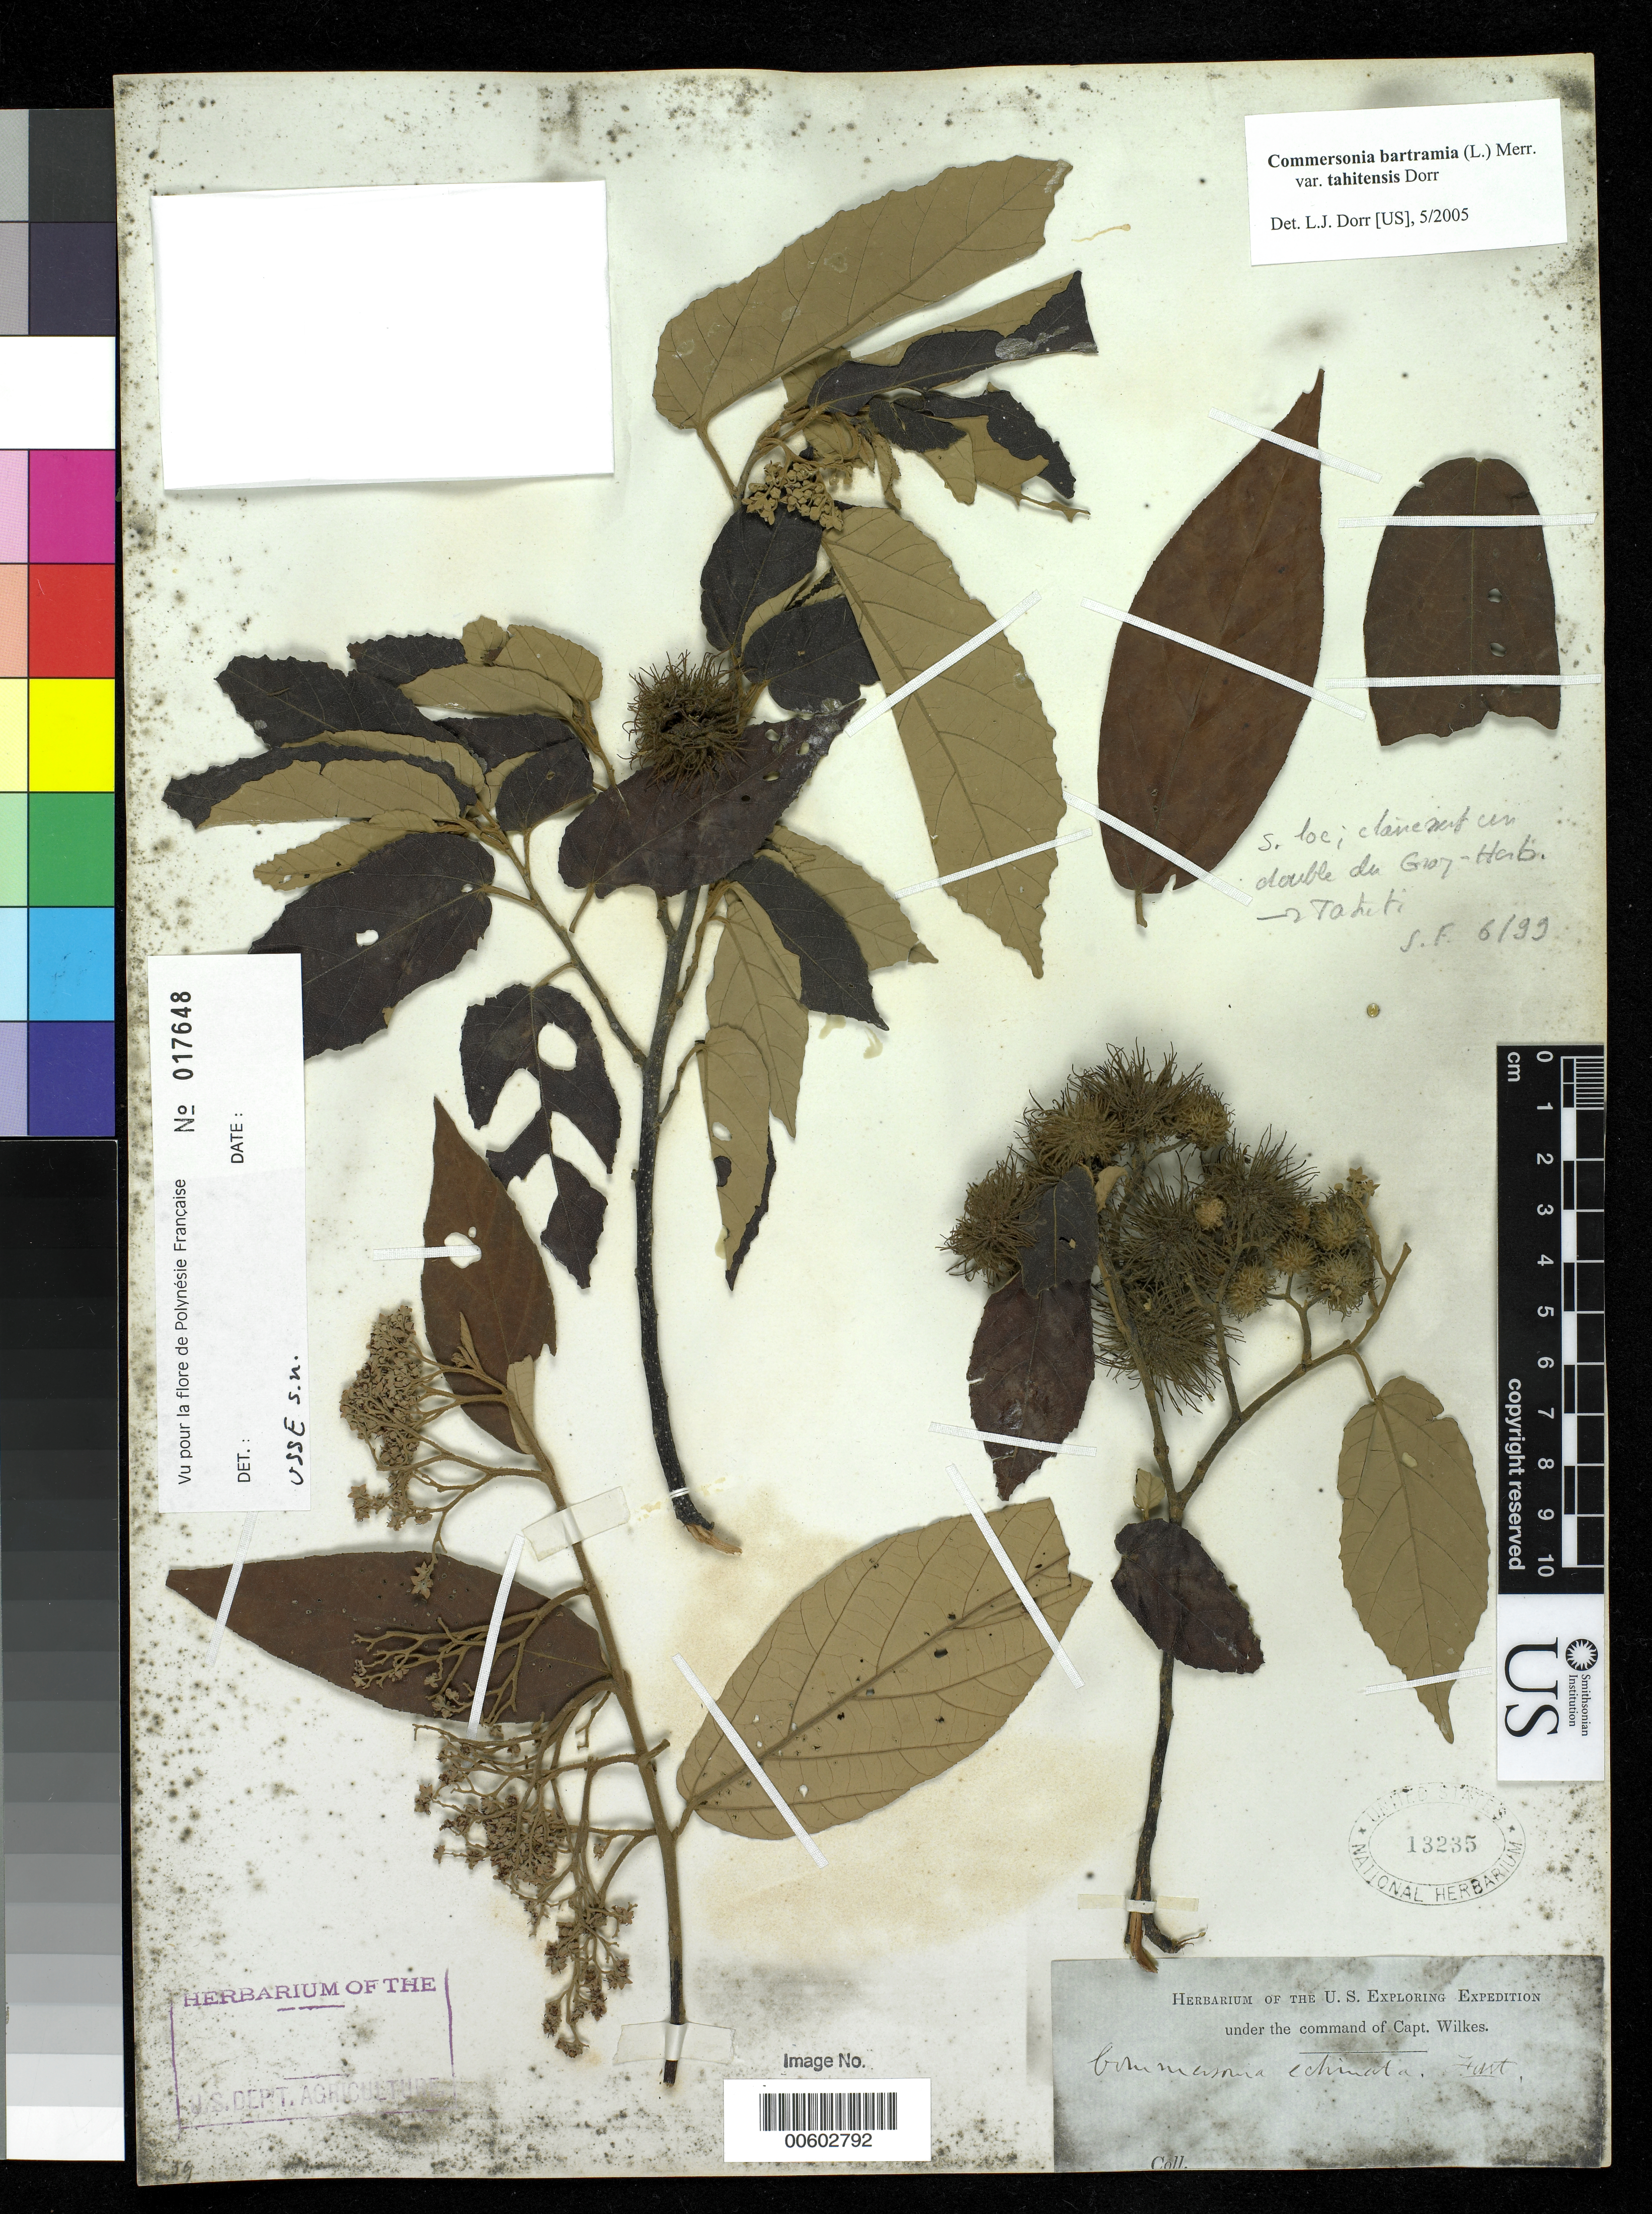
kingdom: Plantae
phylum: Tracheophyta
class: Magnoliopsida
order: Malvales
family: Malvaceae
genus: Commersonia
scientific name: Commersonia bartramia var. tahitensis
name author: Dorr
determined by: Dorr, L. J., (BOT), Smithsonian Institution - National Museum of Natural History (UNITED STATES)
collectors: Wilkes Explor. Exped.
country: French Polynesia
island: Tahiti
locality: Sine loc. [Society Is.]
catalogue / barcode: US 13235